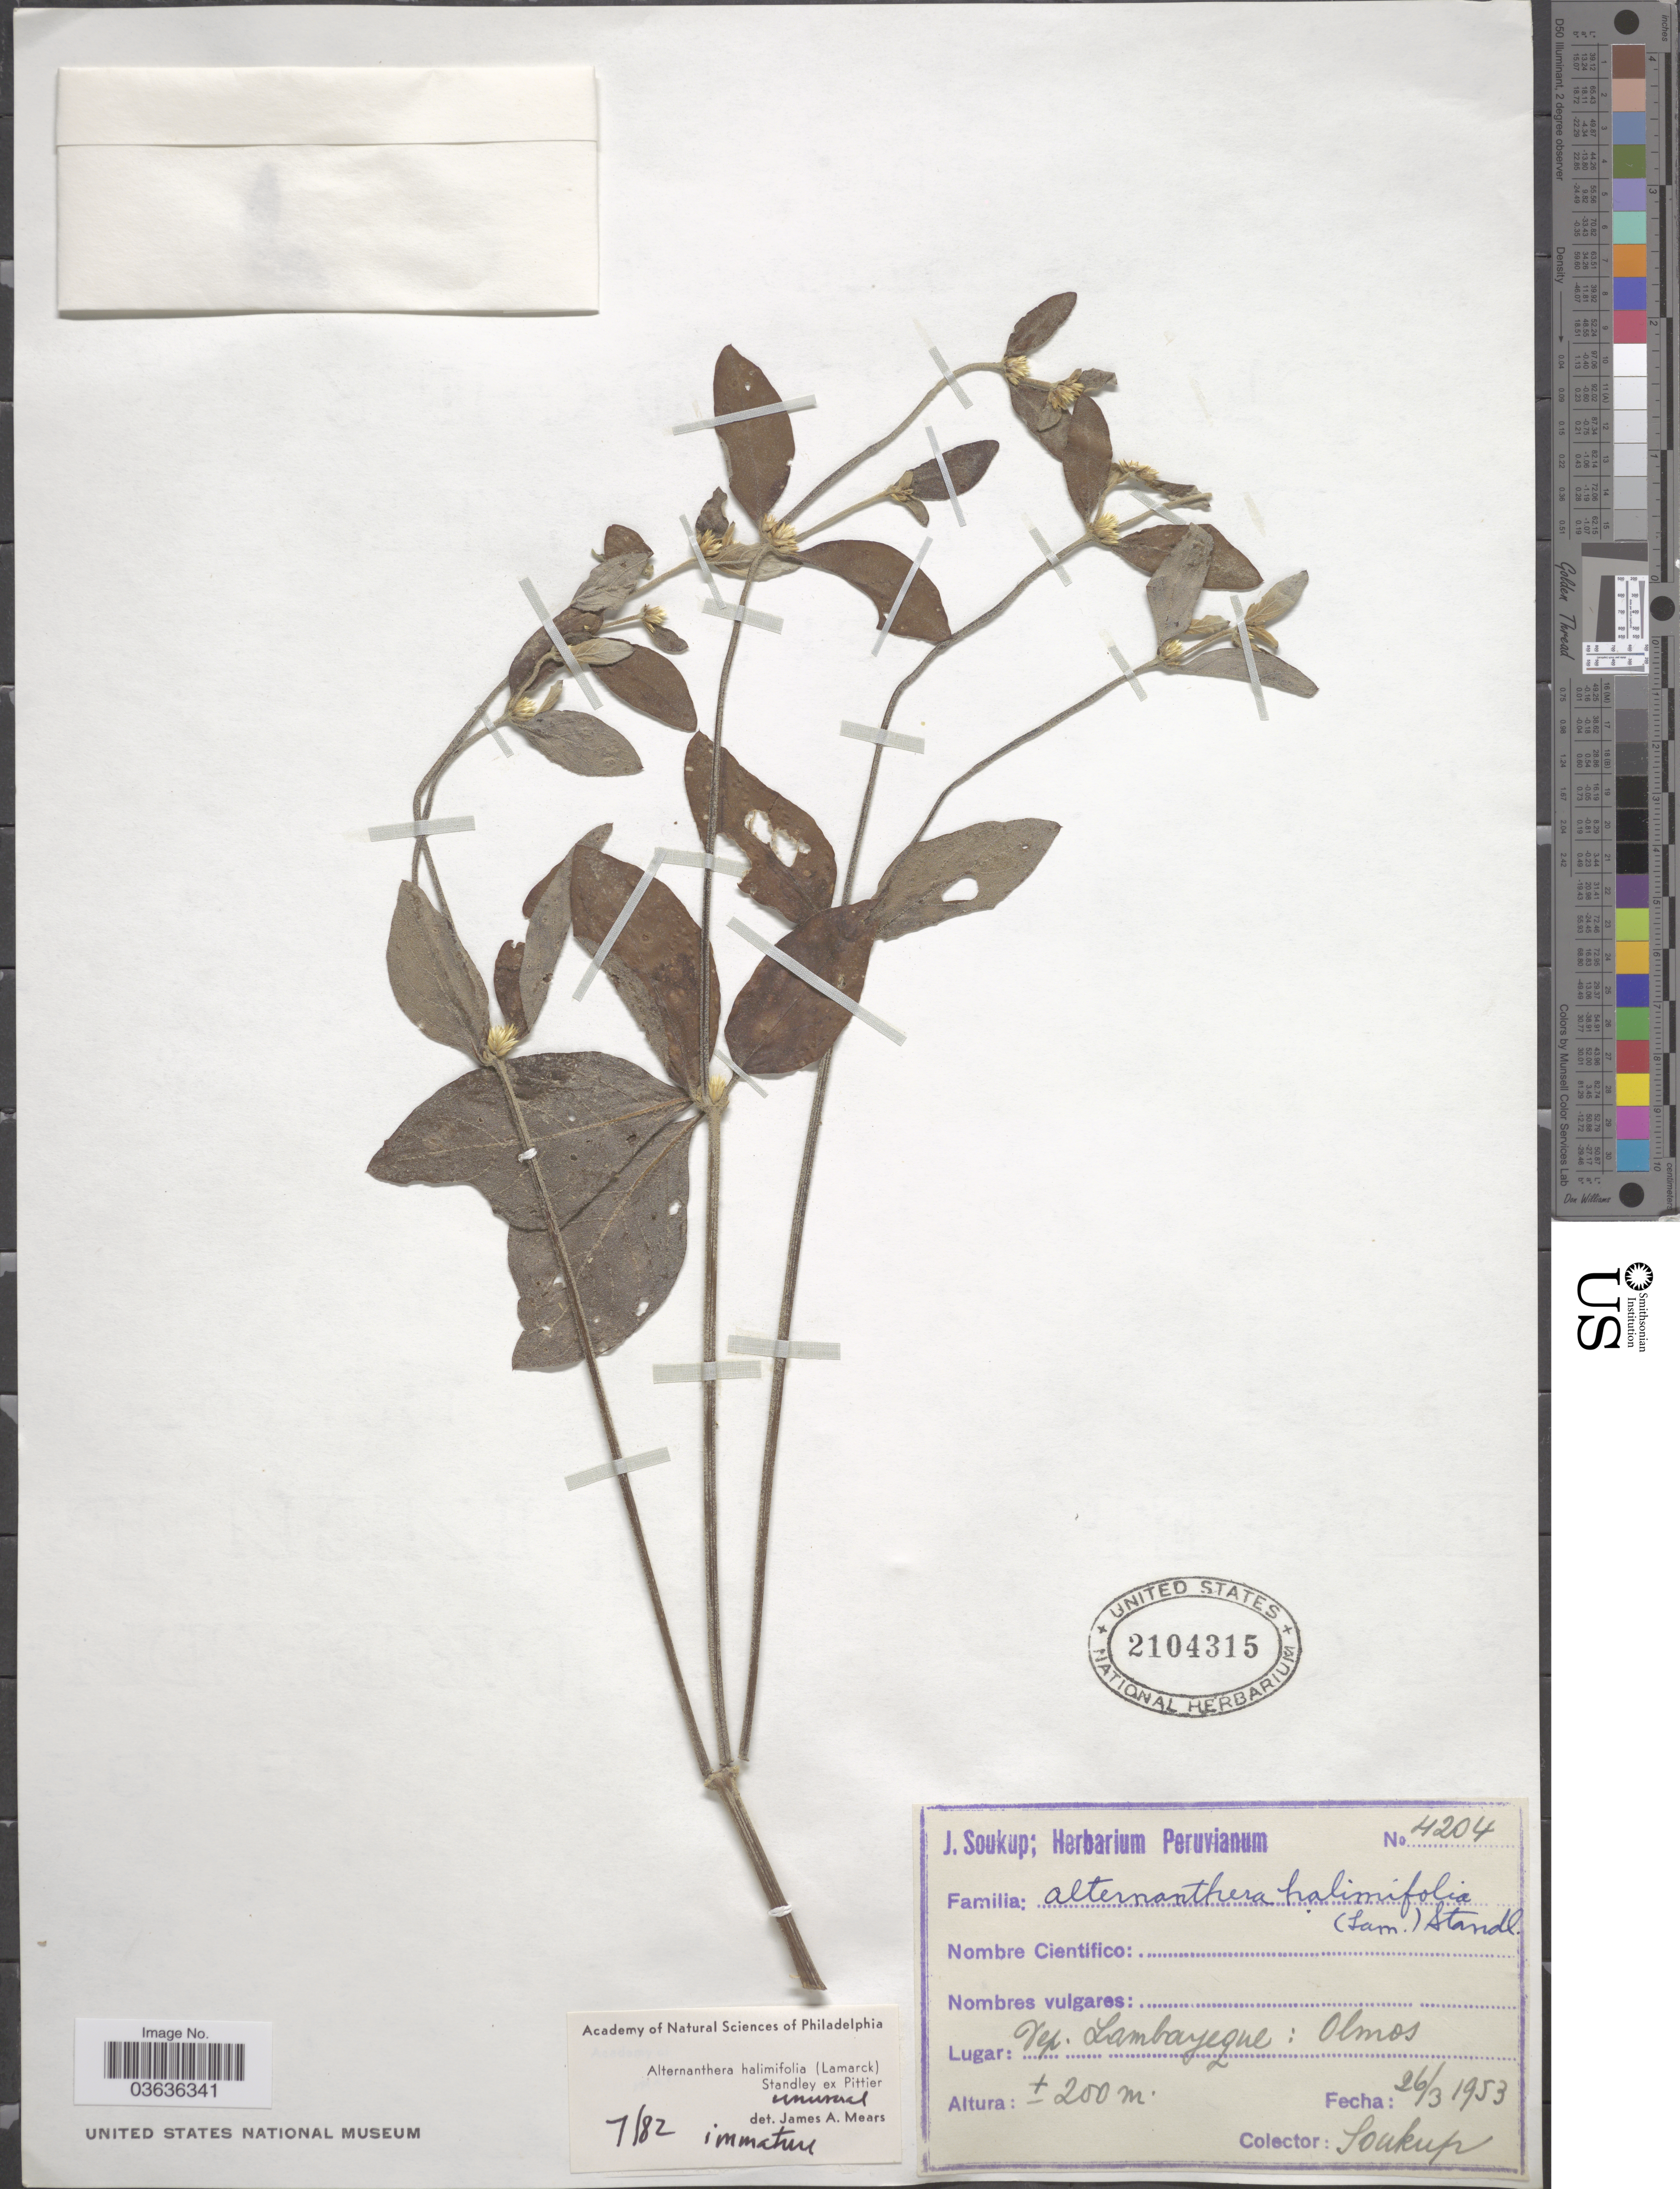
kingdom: Plantae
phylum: Tracheophyta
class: Magnoliopsida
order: Caryophyllales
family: Amaranthaceae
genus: Alternanthera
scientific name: Alternanthera halimifolia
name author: (Lam.) Standl. ex Pittier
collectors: J. Soukup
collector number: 4204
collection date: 1953-03-26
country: Peru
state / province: Lambayeque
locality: Dep. Lambayeque: Olmos.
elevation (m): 200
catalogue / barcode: US 2104315